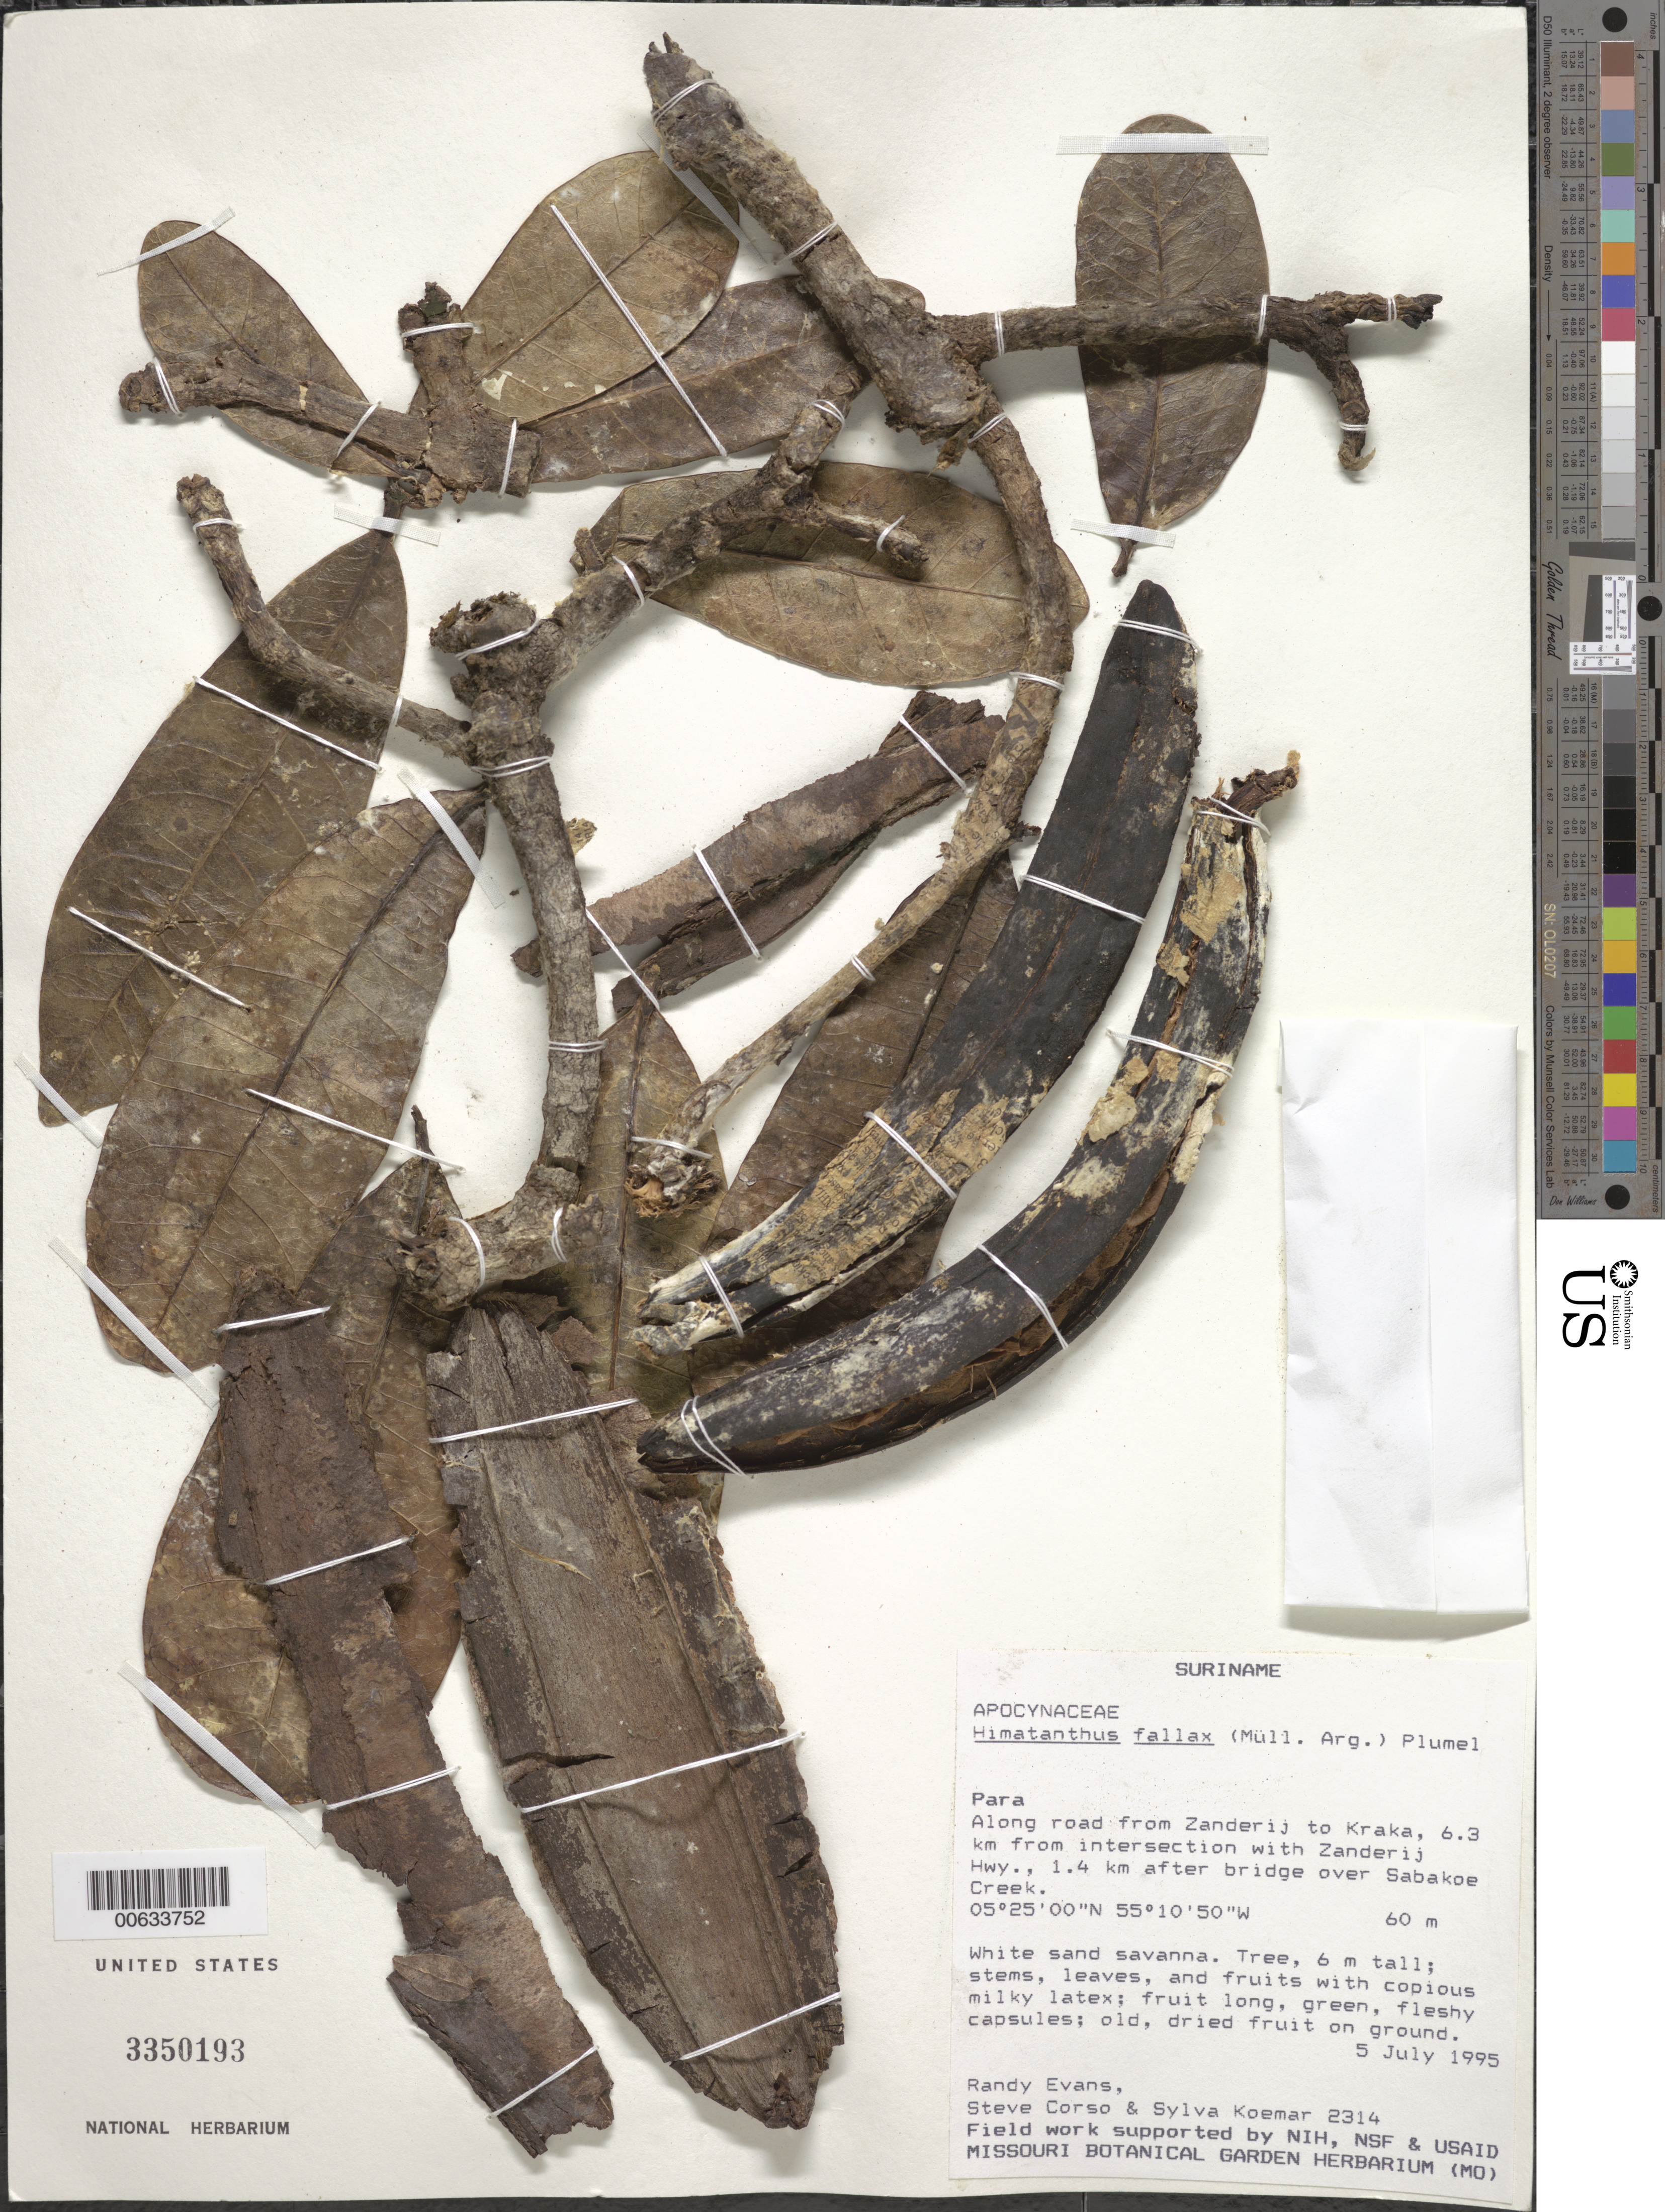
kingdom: Plantae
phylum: Tracheophyta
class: Magnoliopsida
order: Gentianales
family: Apocynaceae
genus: Himatanthus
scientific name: Himatanthus fallax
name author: (Müll. Arg.) Plumel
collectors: R. Evans, S. Corso & S. Koemar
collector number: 2314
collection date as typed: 5-Jul-95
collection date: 1995-07-05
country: Suriname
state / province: Para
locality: Zanderij, road to Kraka, 6.3 km from intersection with Zanderij Hwy., 1.4 km after bridge over Sabakoe Creek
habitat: White sand savanna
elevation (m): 60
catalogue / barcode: US 3350193